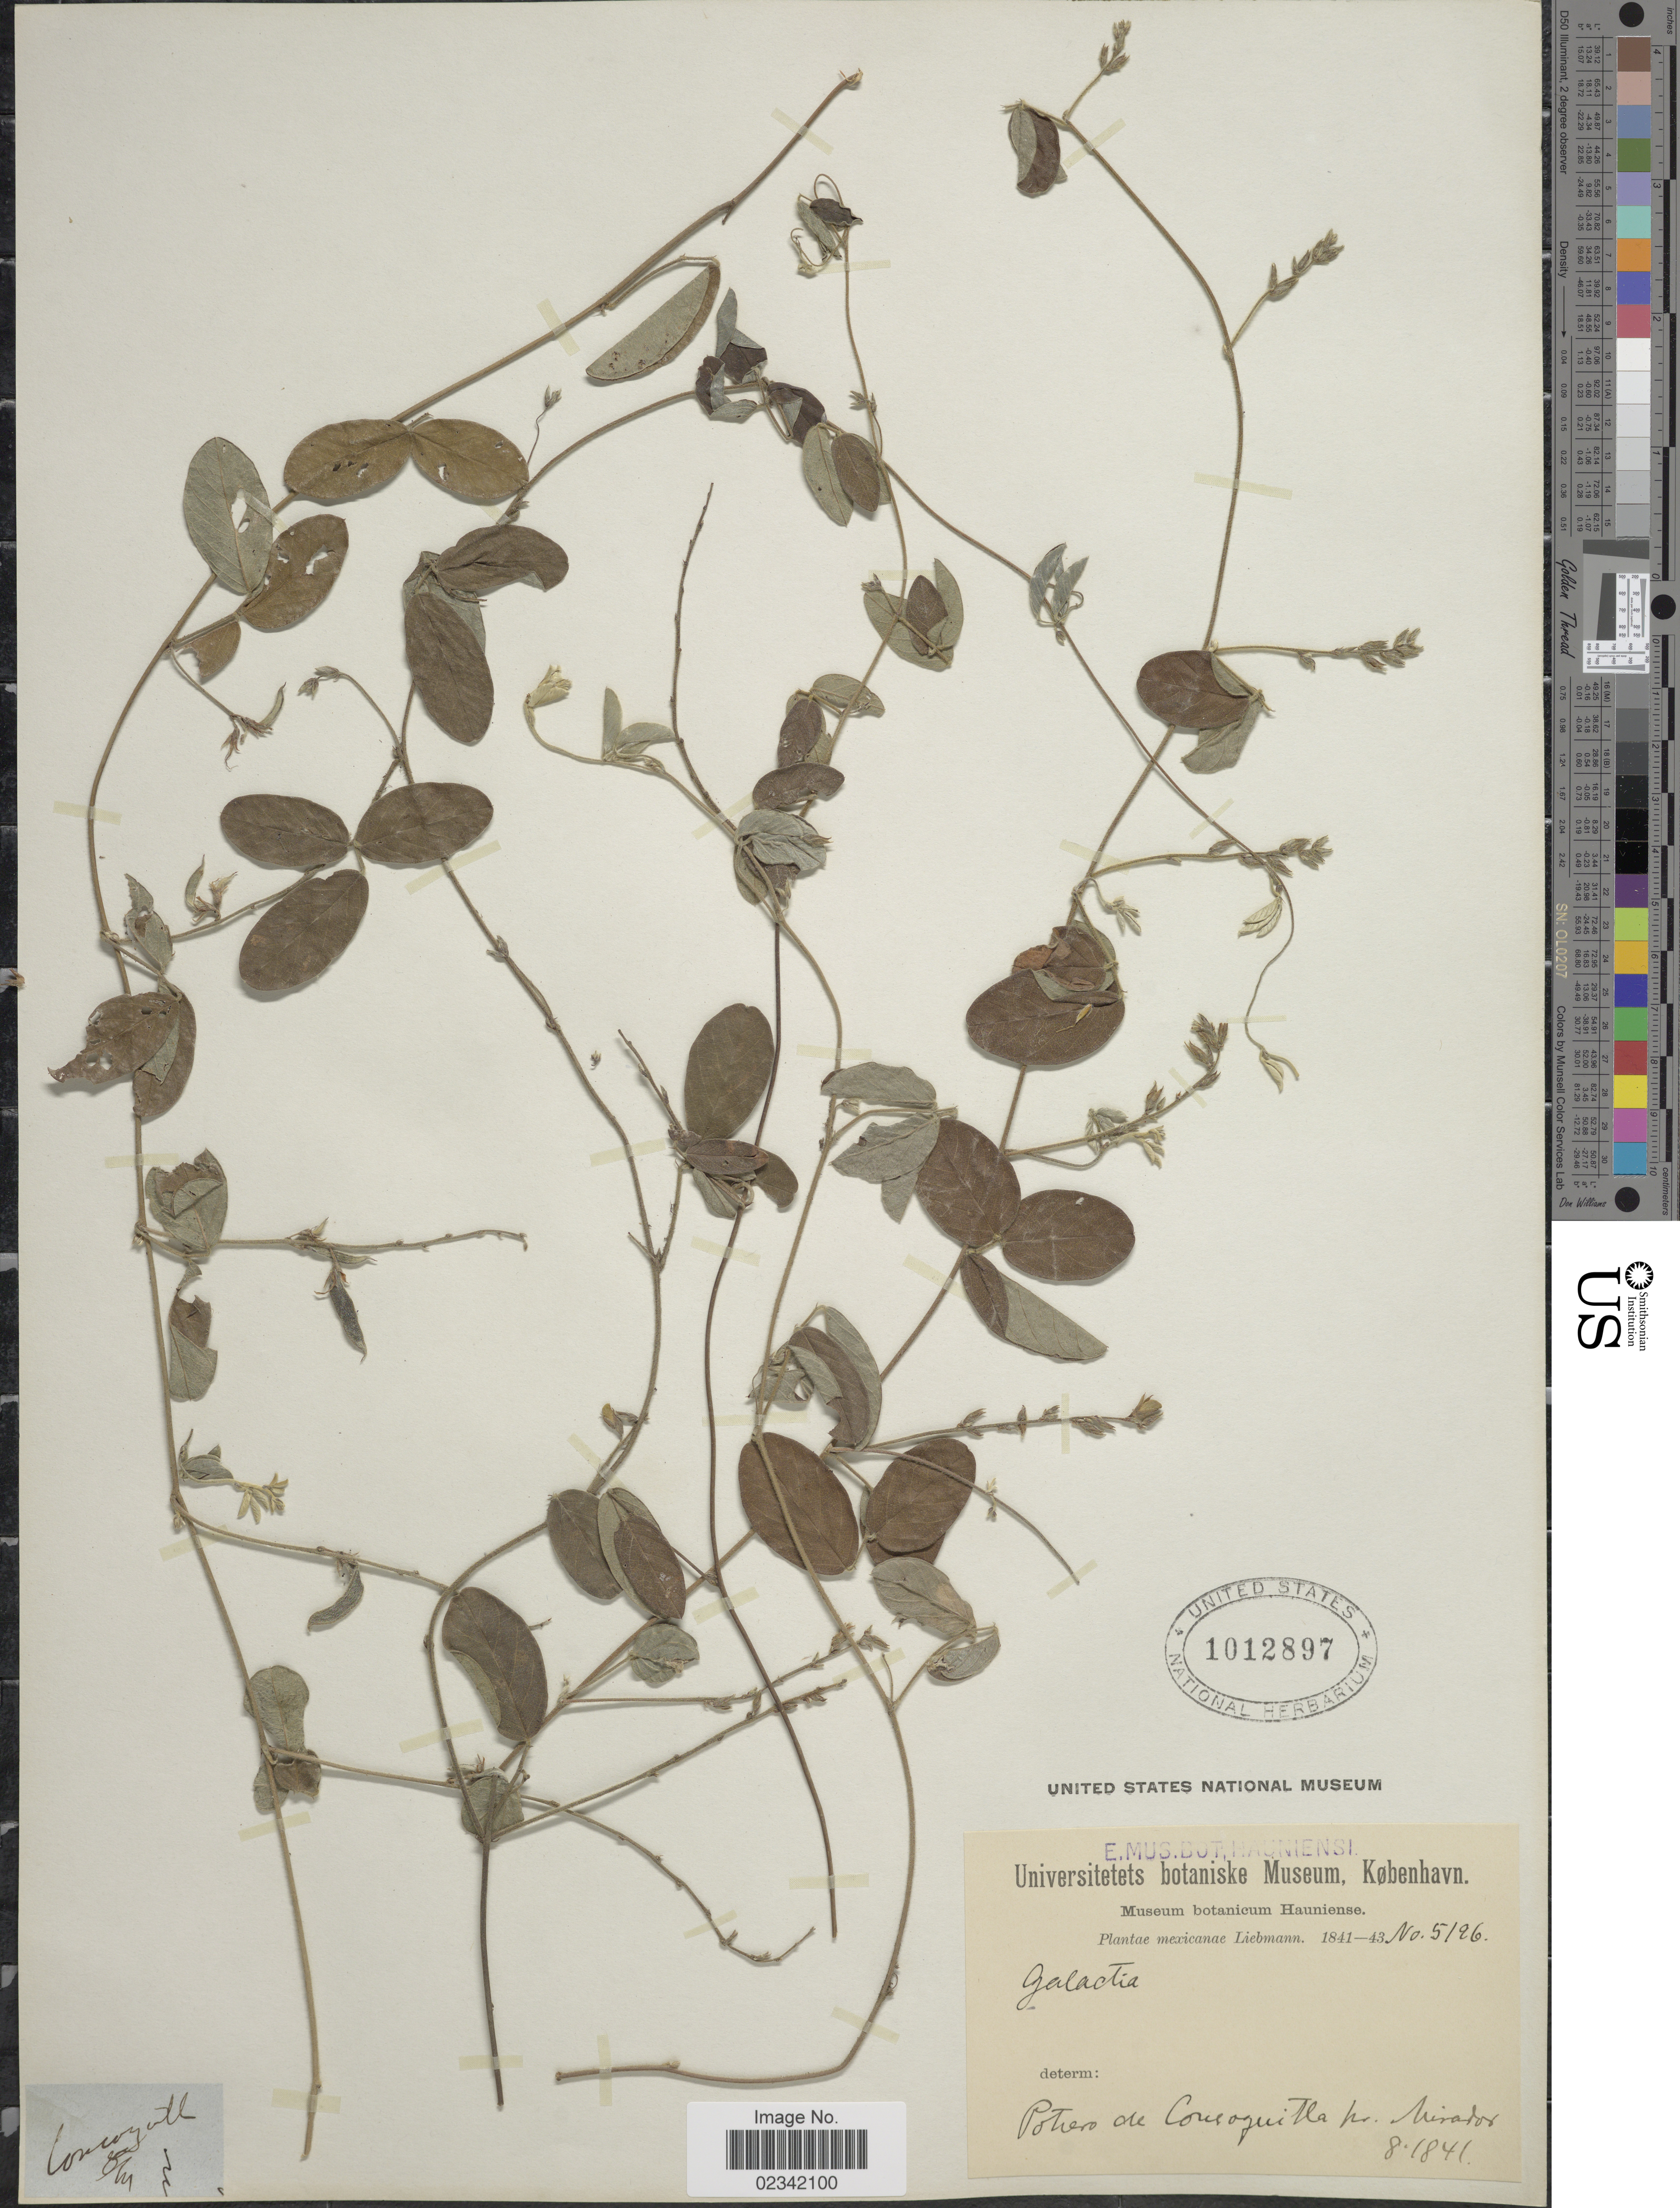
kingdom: Plantae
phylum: Tracheophyta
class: Magnoliopsida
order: Fabales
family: Fabaceae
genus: Galactia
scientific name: Galactia striata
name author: (Jacq.) Urb.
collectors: Liebmann, --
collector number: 5196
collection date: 1841/1843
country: Mexico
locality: Potrero de Consoquilla nr. Mirador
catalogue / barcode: US 1012897